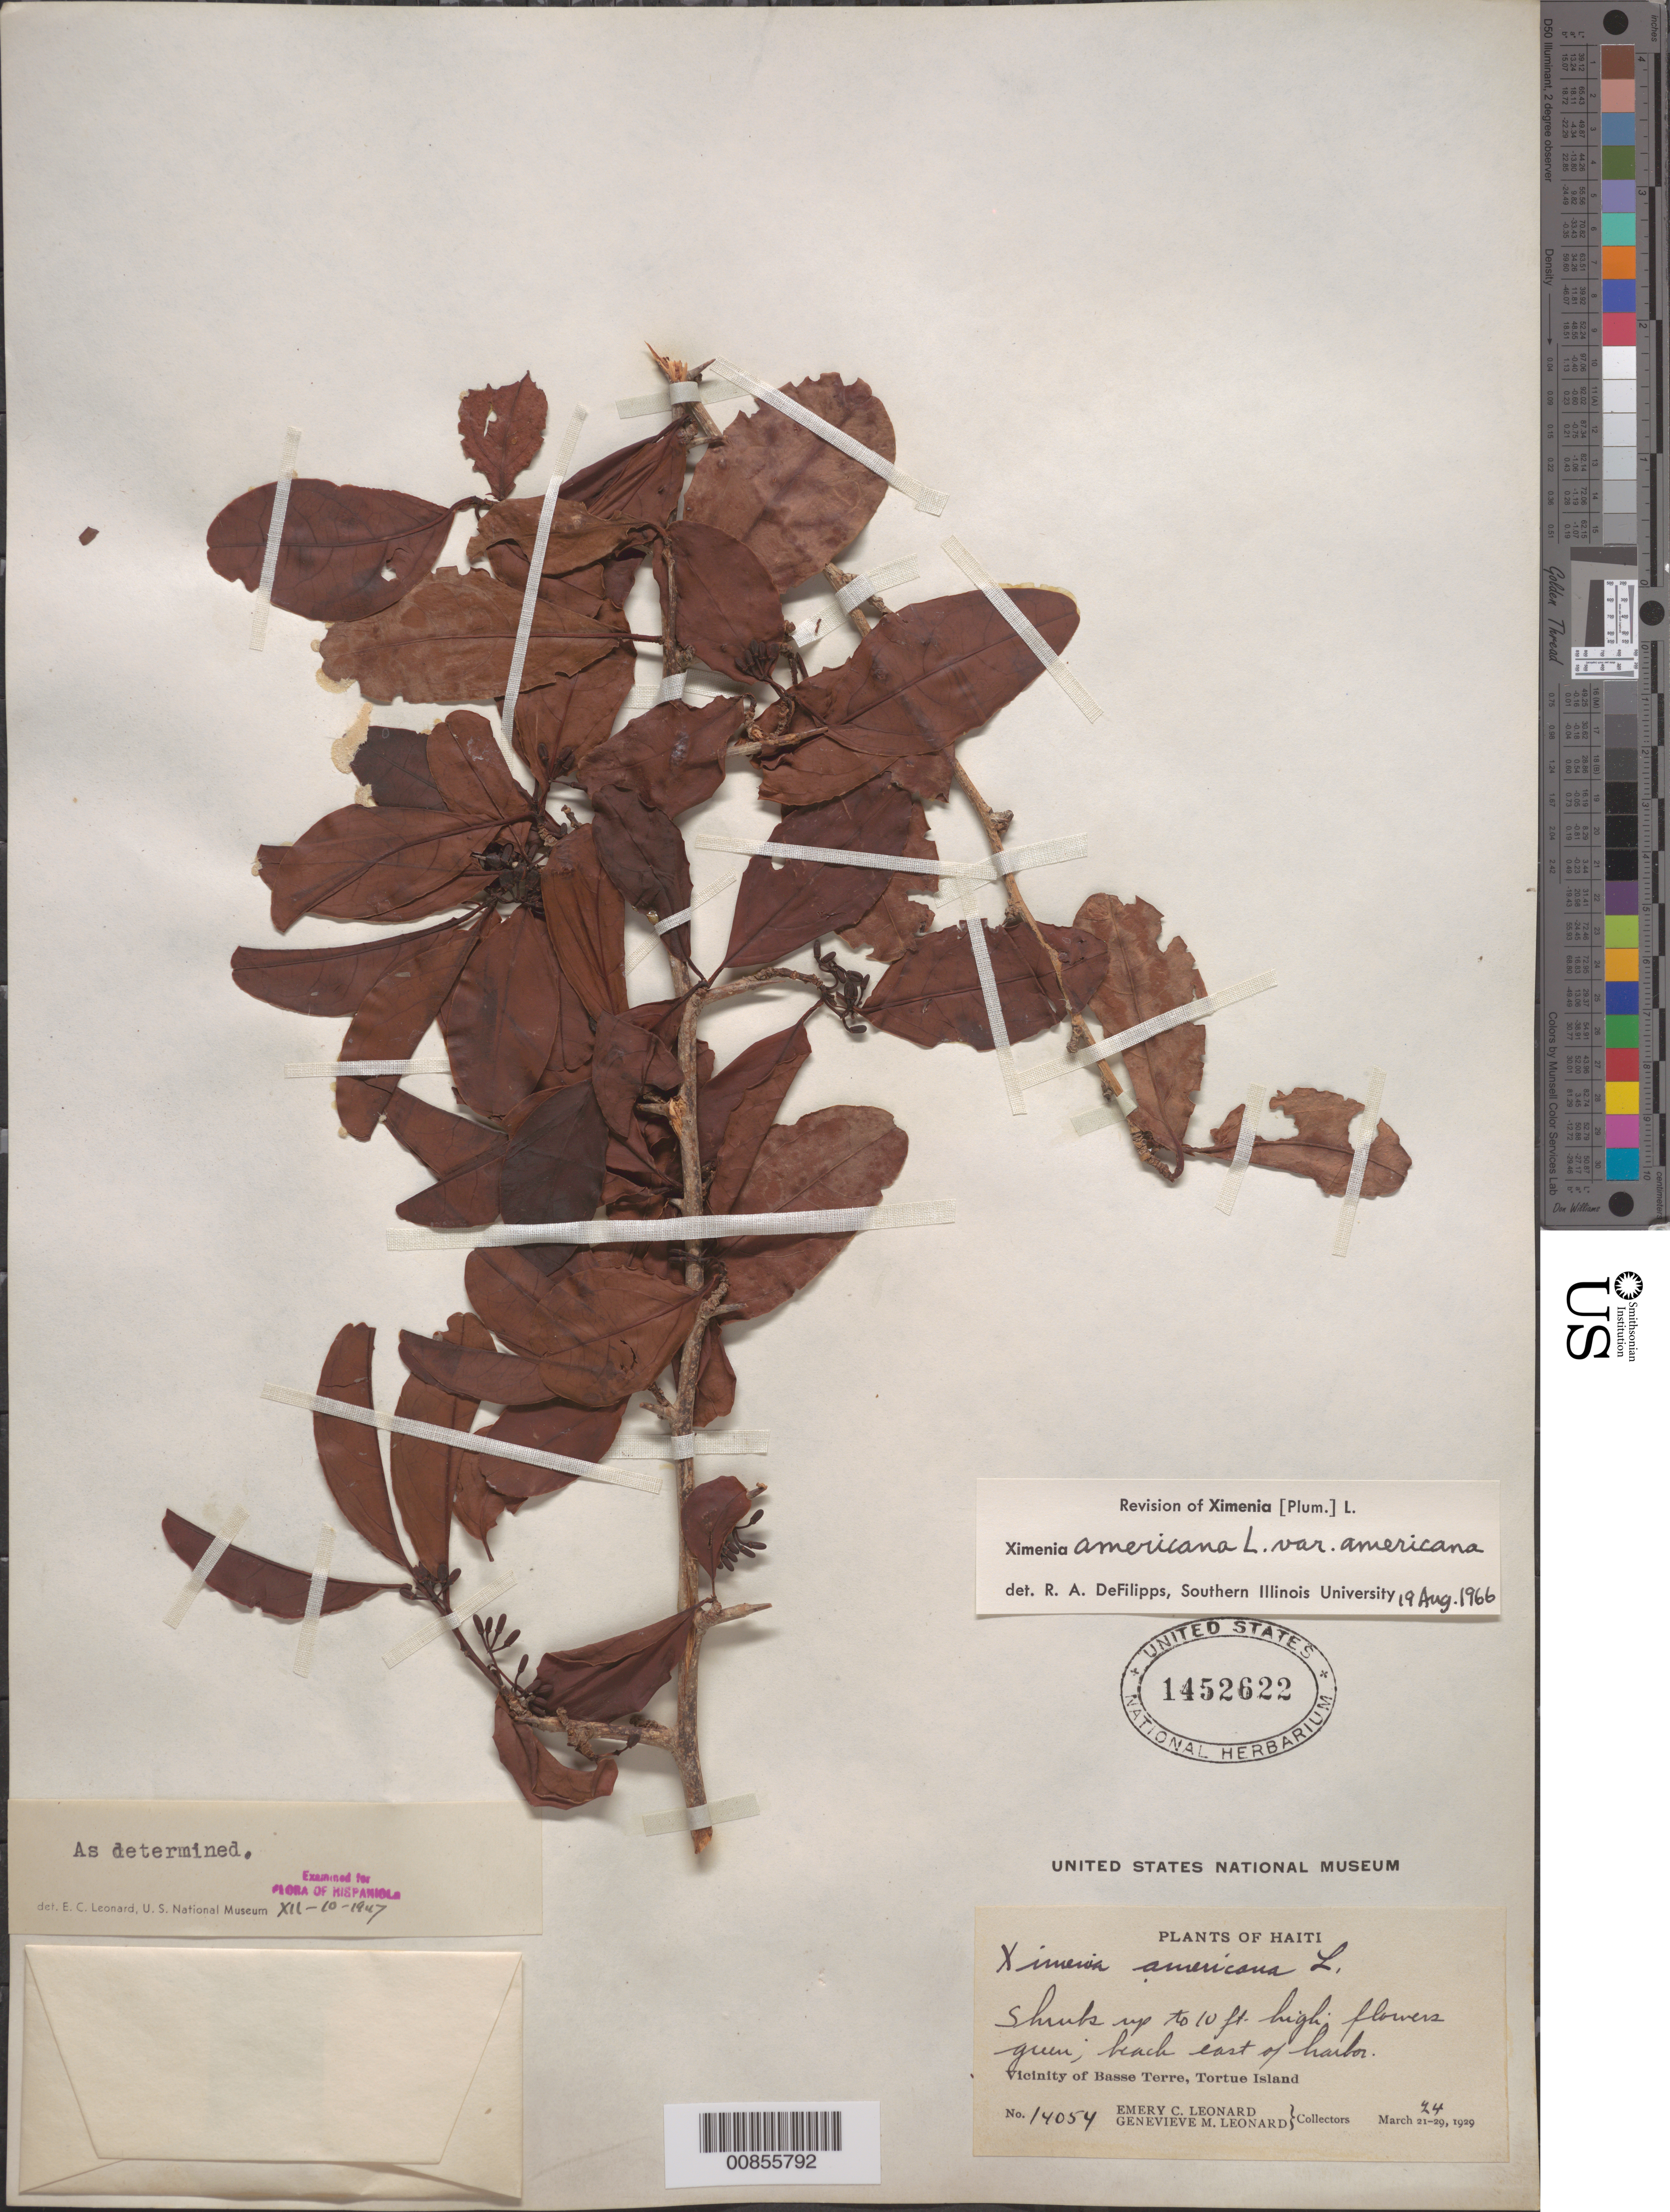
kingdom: Plantae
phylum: Tracheophyta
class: Magnoliopsida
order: Santalales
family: Ximeniaceae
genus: Ximenia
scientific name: Ximenia americana var. americana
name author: L.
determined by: DeFilipps, R. A.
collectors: E. C. Leonard & G. M. Leonard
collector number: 14054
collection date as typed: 24 Mar 1929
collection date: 1929-03-24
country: Haiti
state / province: Nord-Óuest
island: Île de la Tortue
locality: Beach east of harbor. Vicinity of Basse Terre, Tortue Island.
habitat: Beach.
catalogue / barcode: US 1452622